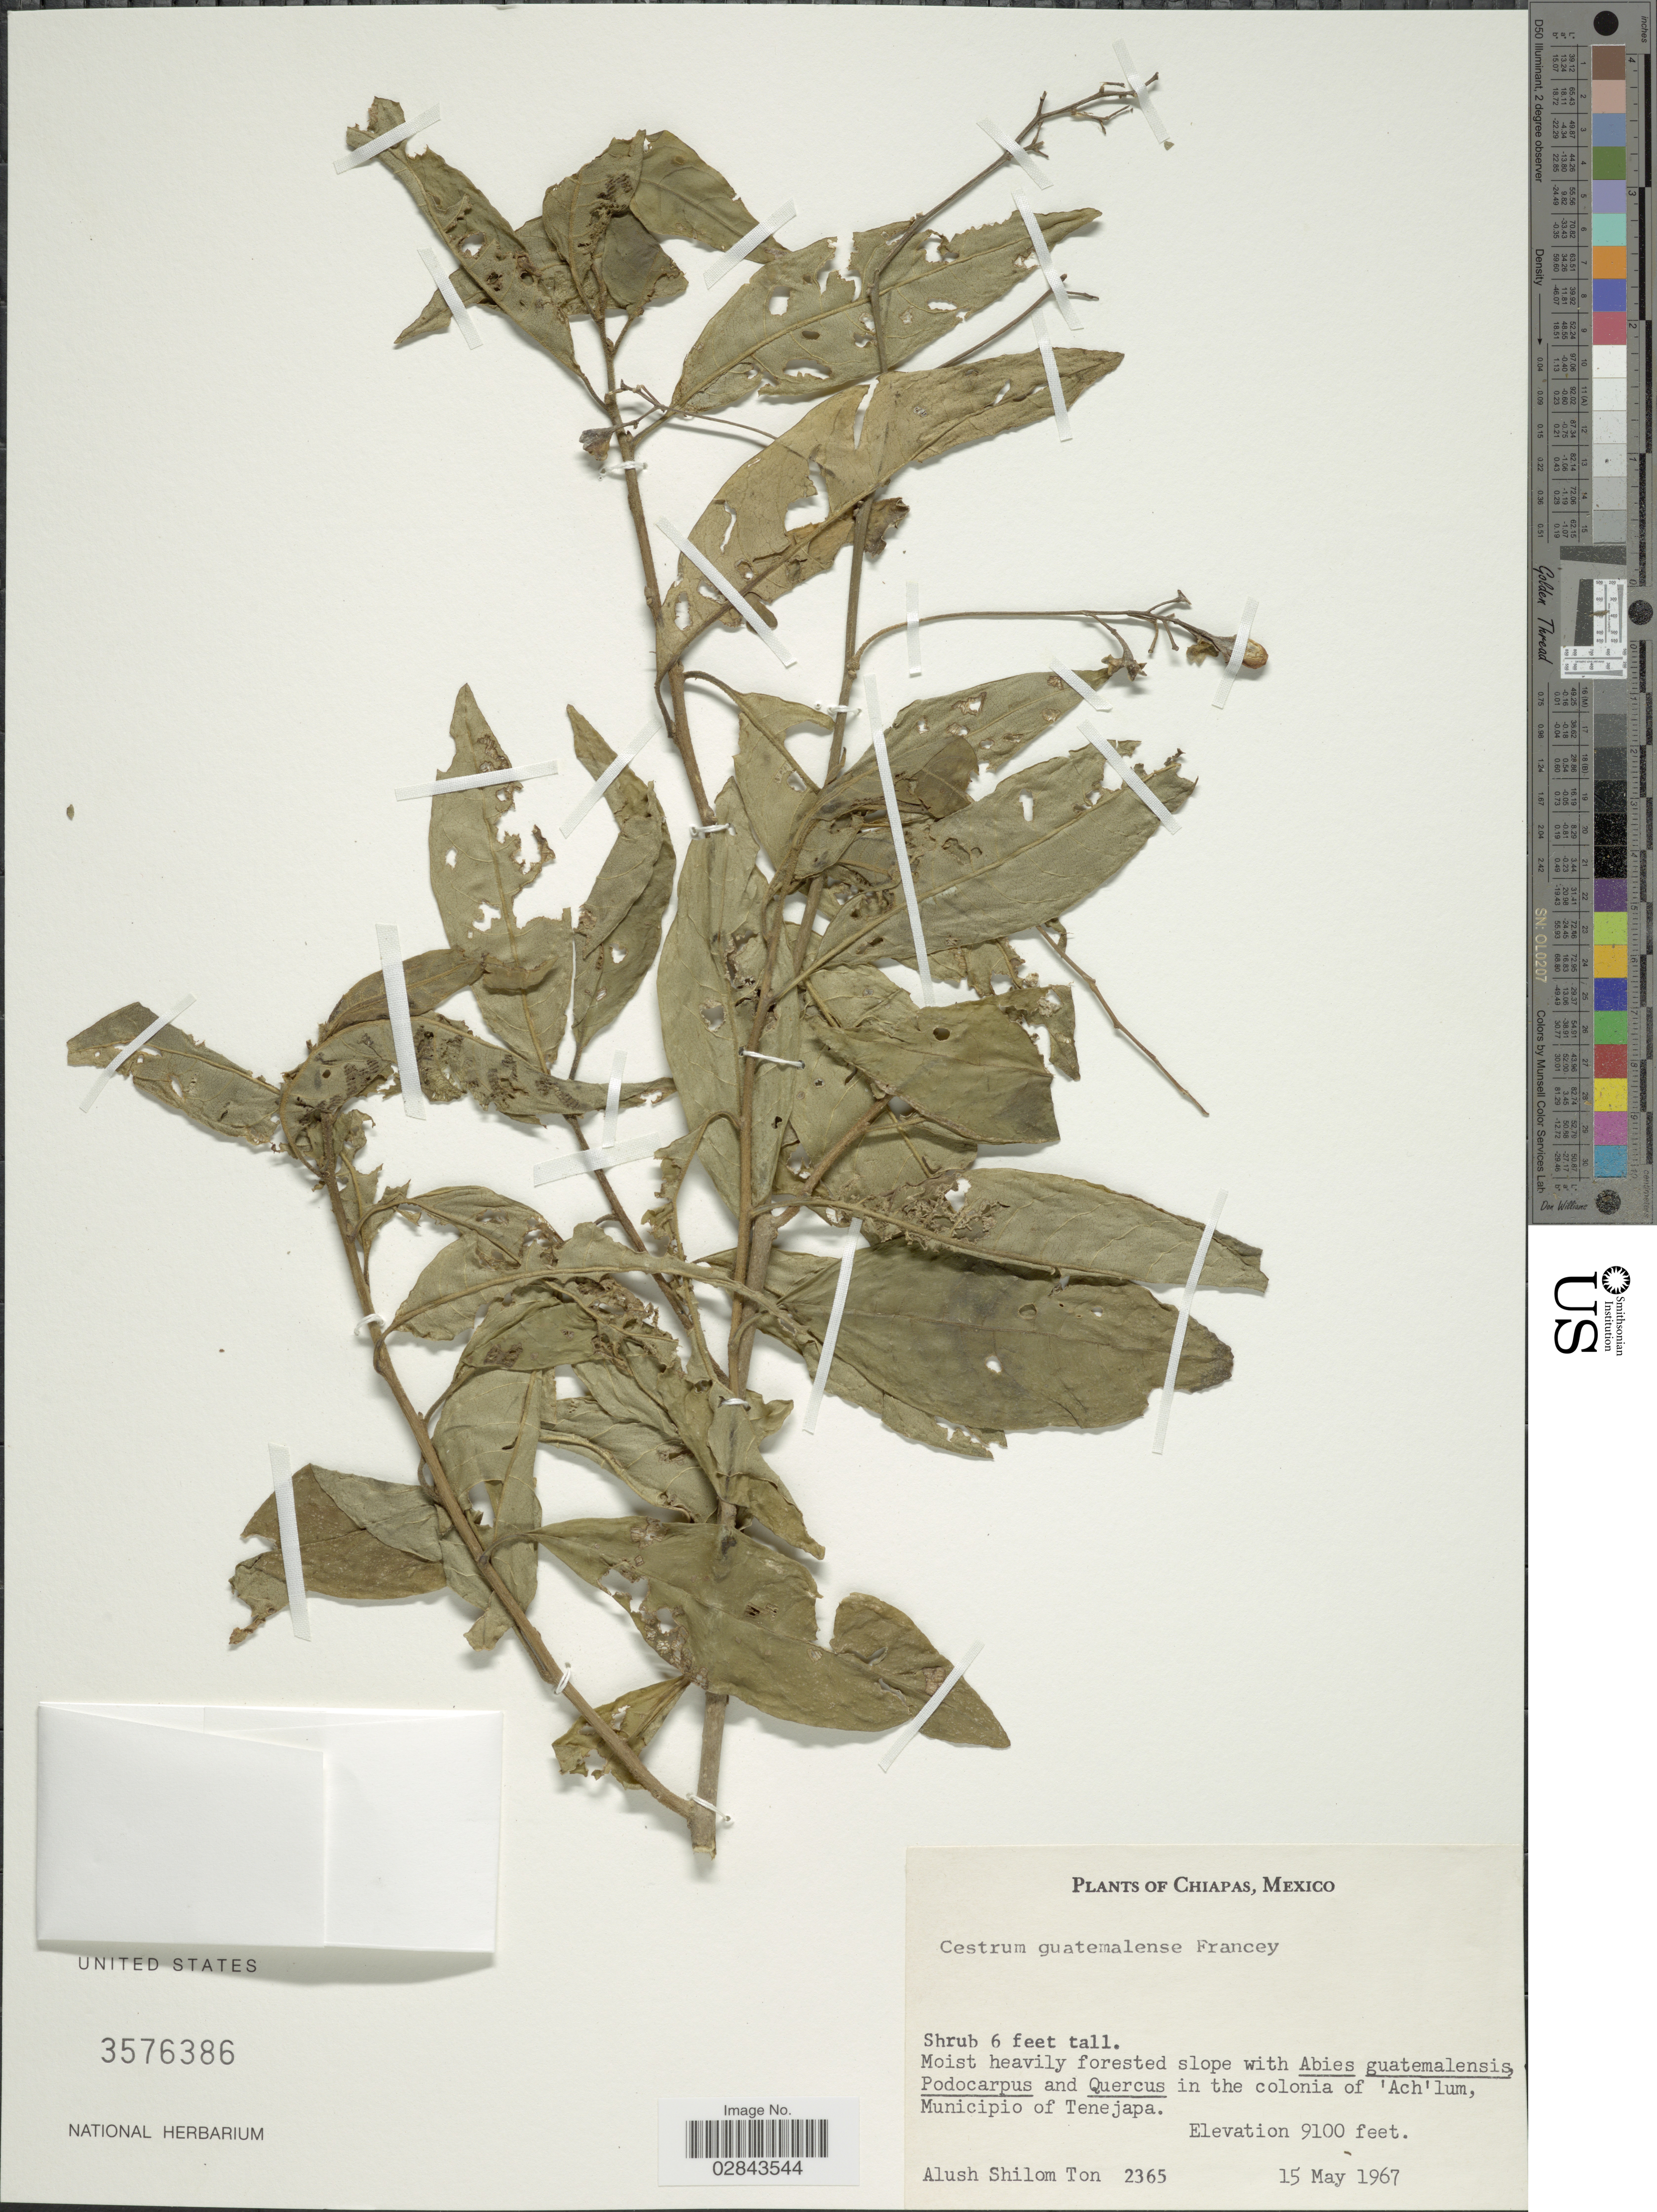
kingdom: Plantae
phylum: Tracheophyta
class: Magnoliopsida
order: Solanales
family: Solanaceae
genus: Cestrum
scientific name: Cestrum guatemalense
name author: Francey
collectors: A. M. Ton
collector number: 2365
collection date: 1967-05-15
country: Mexico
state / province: Chiapas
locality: In the colonia of 'Ach'lum, Municipio of Tenejapa.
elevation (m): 2774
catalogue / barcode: US 3576386